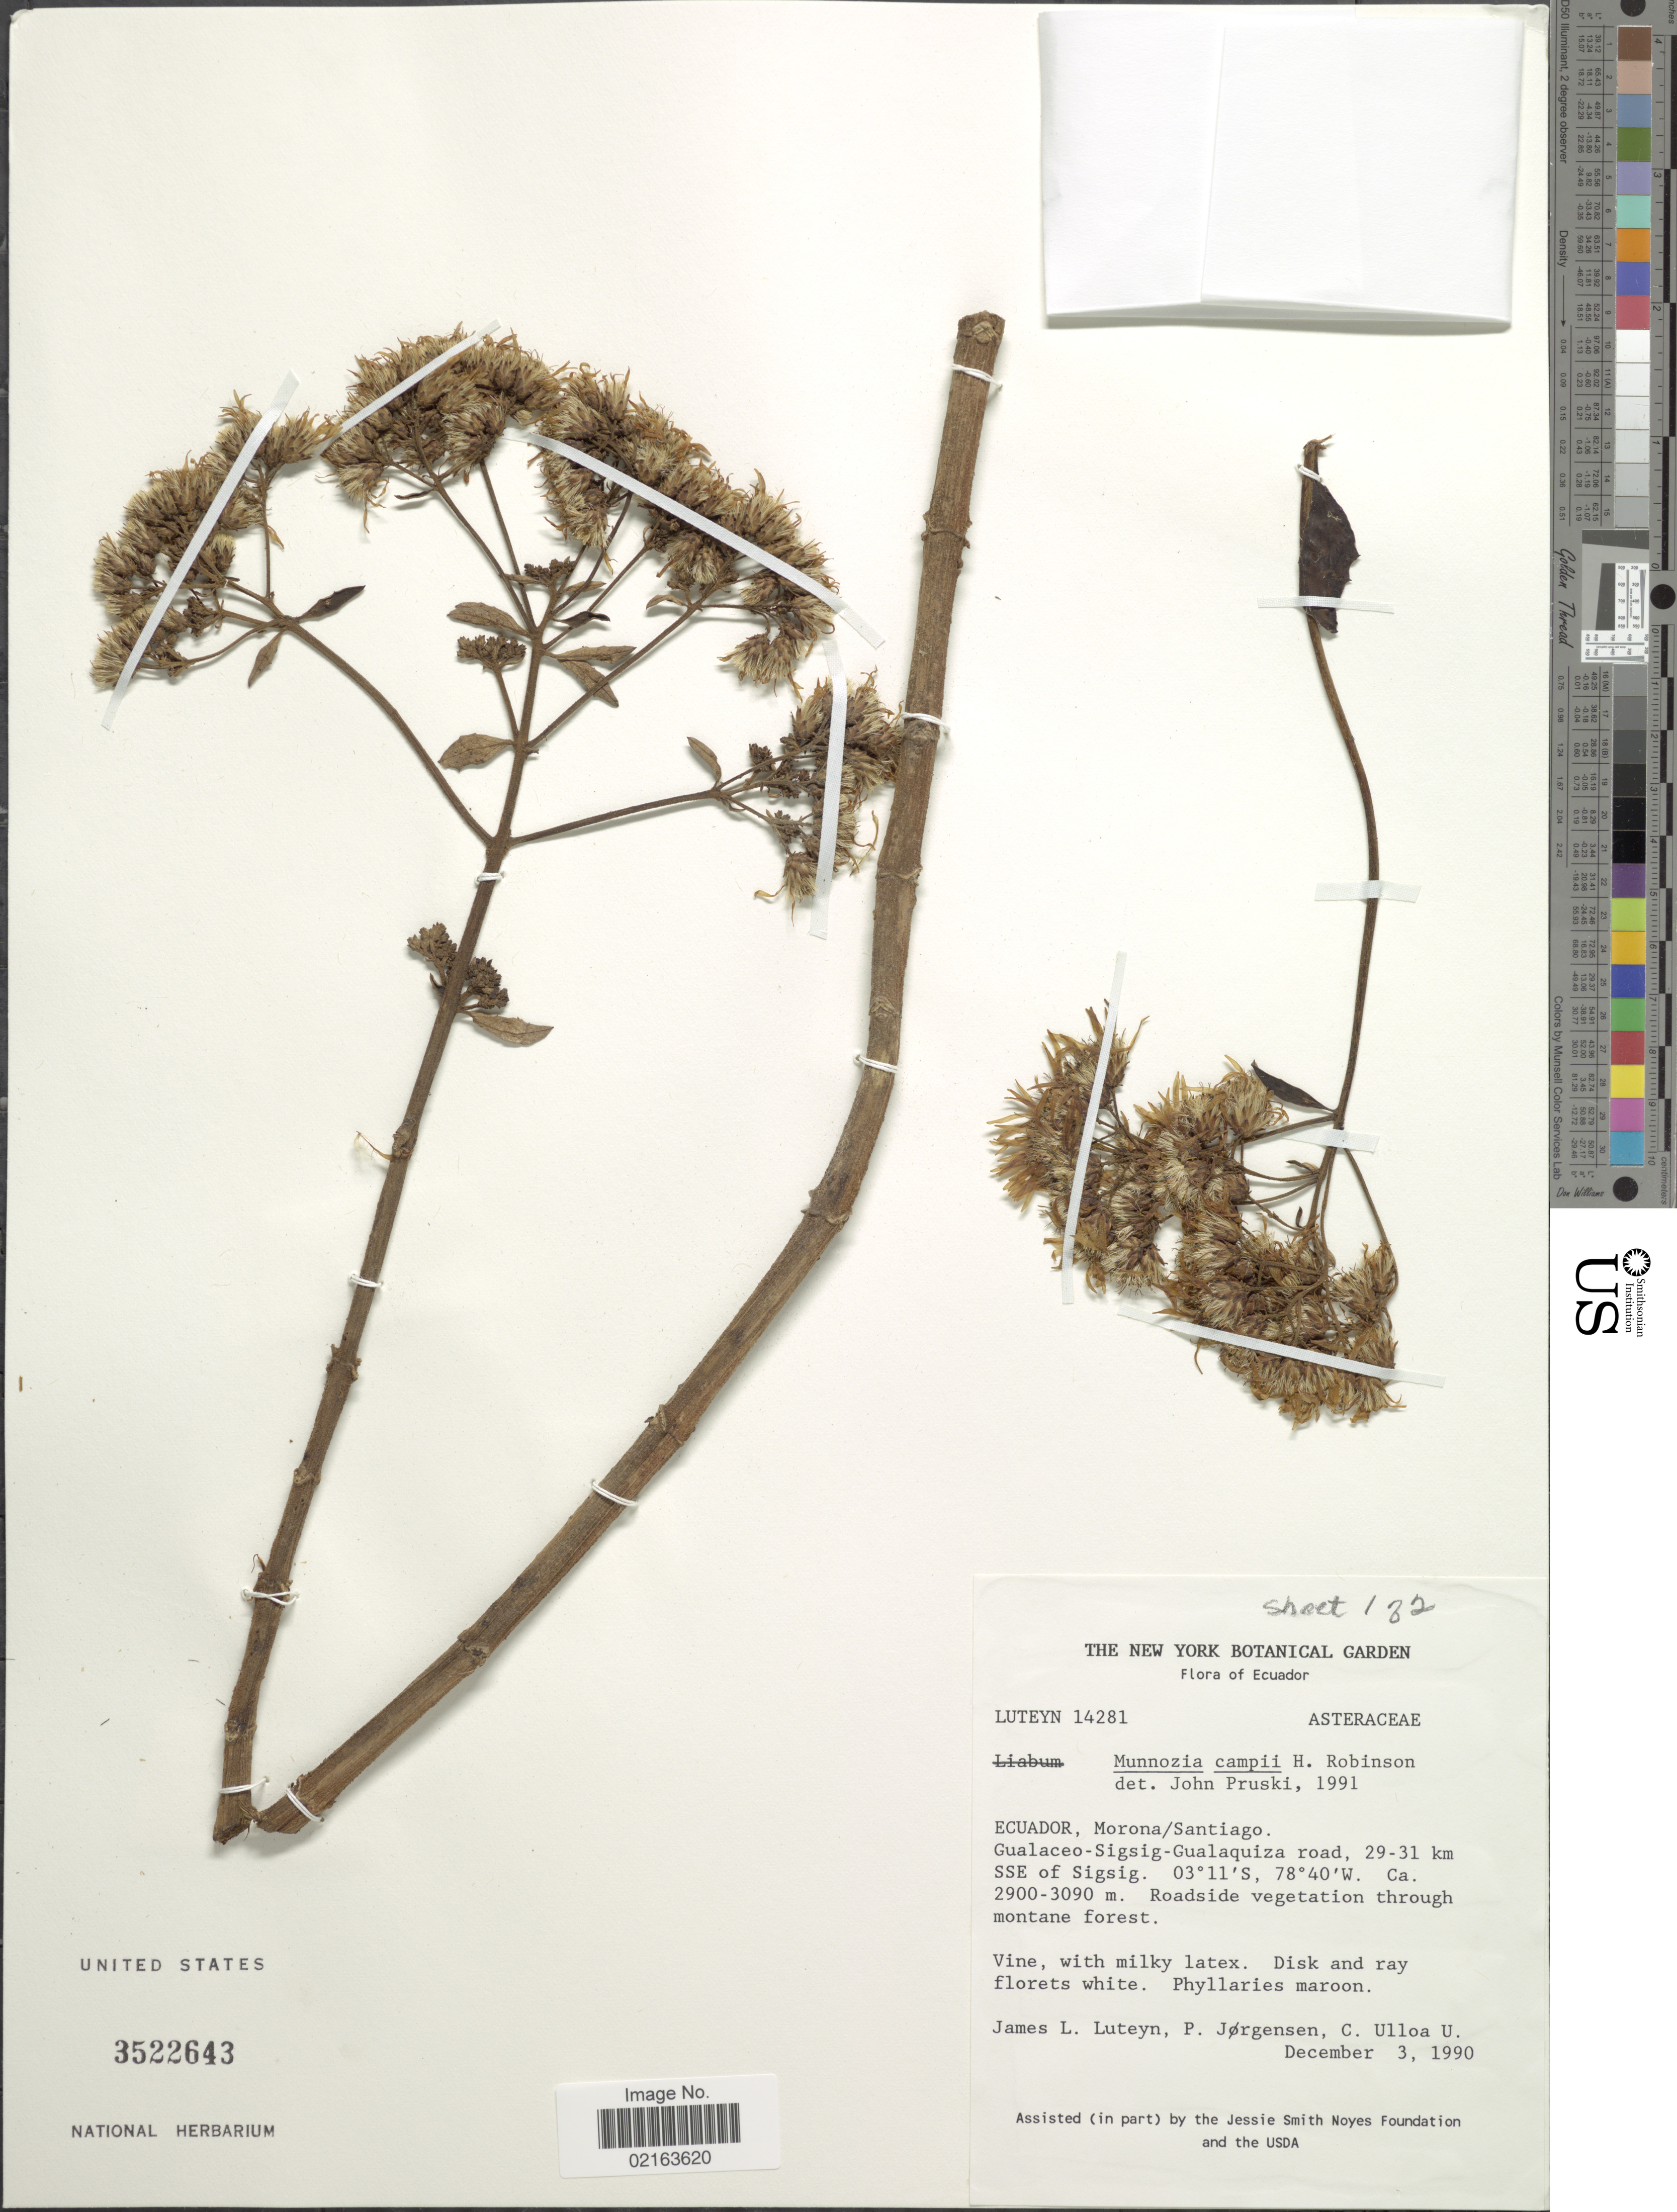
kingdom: Plantae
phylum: Tracheophyta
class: Magnoliopsida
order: Asterales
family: Asteraceae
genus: Munnozia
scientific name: Munnozia campii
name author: H. Rob.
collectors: J. L. Luteyn, P. Jørgensen & C. Ulloa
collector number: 14281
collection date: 1990-12-03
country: Ecuador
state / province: Morona-Santiago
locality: Ecuador, Morona/Santiago. Gualaceo-Sigsig-Gualaquiza road, 29-31 km SSE of Sigsig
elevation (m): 2900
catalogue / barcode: US 3522643